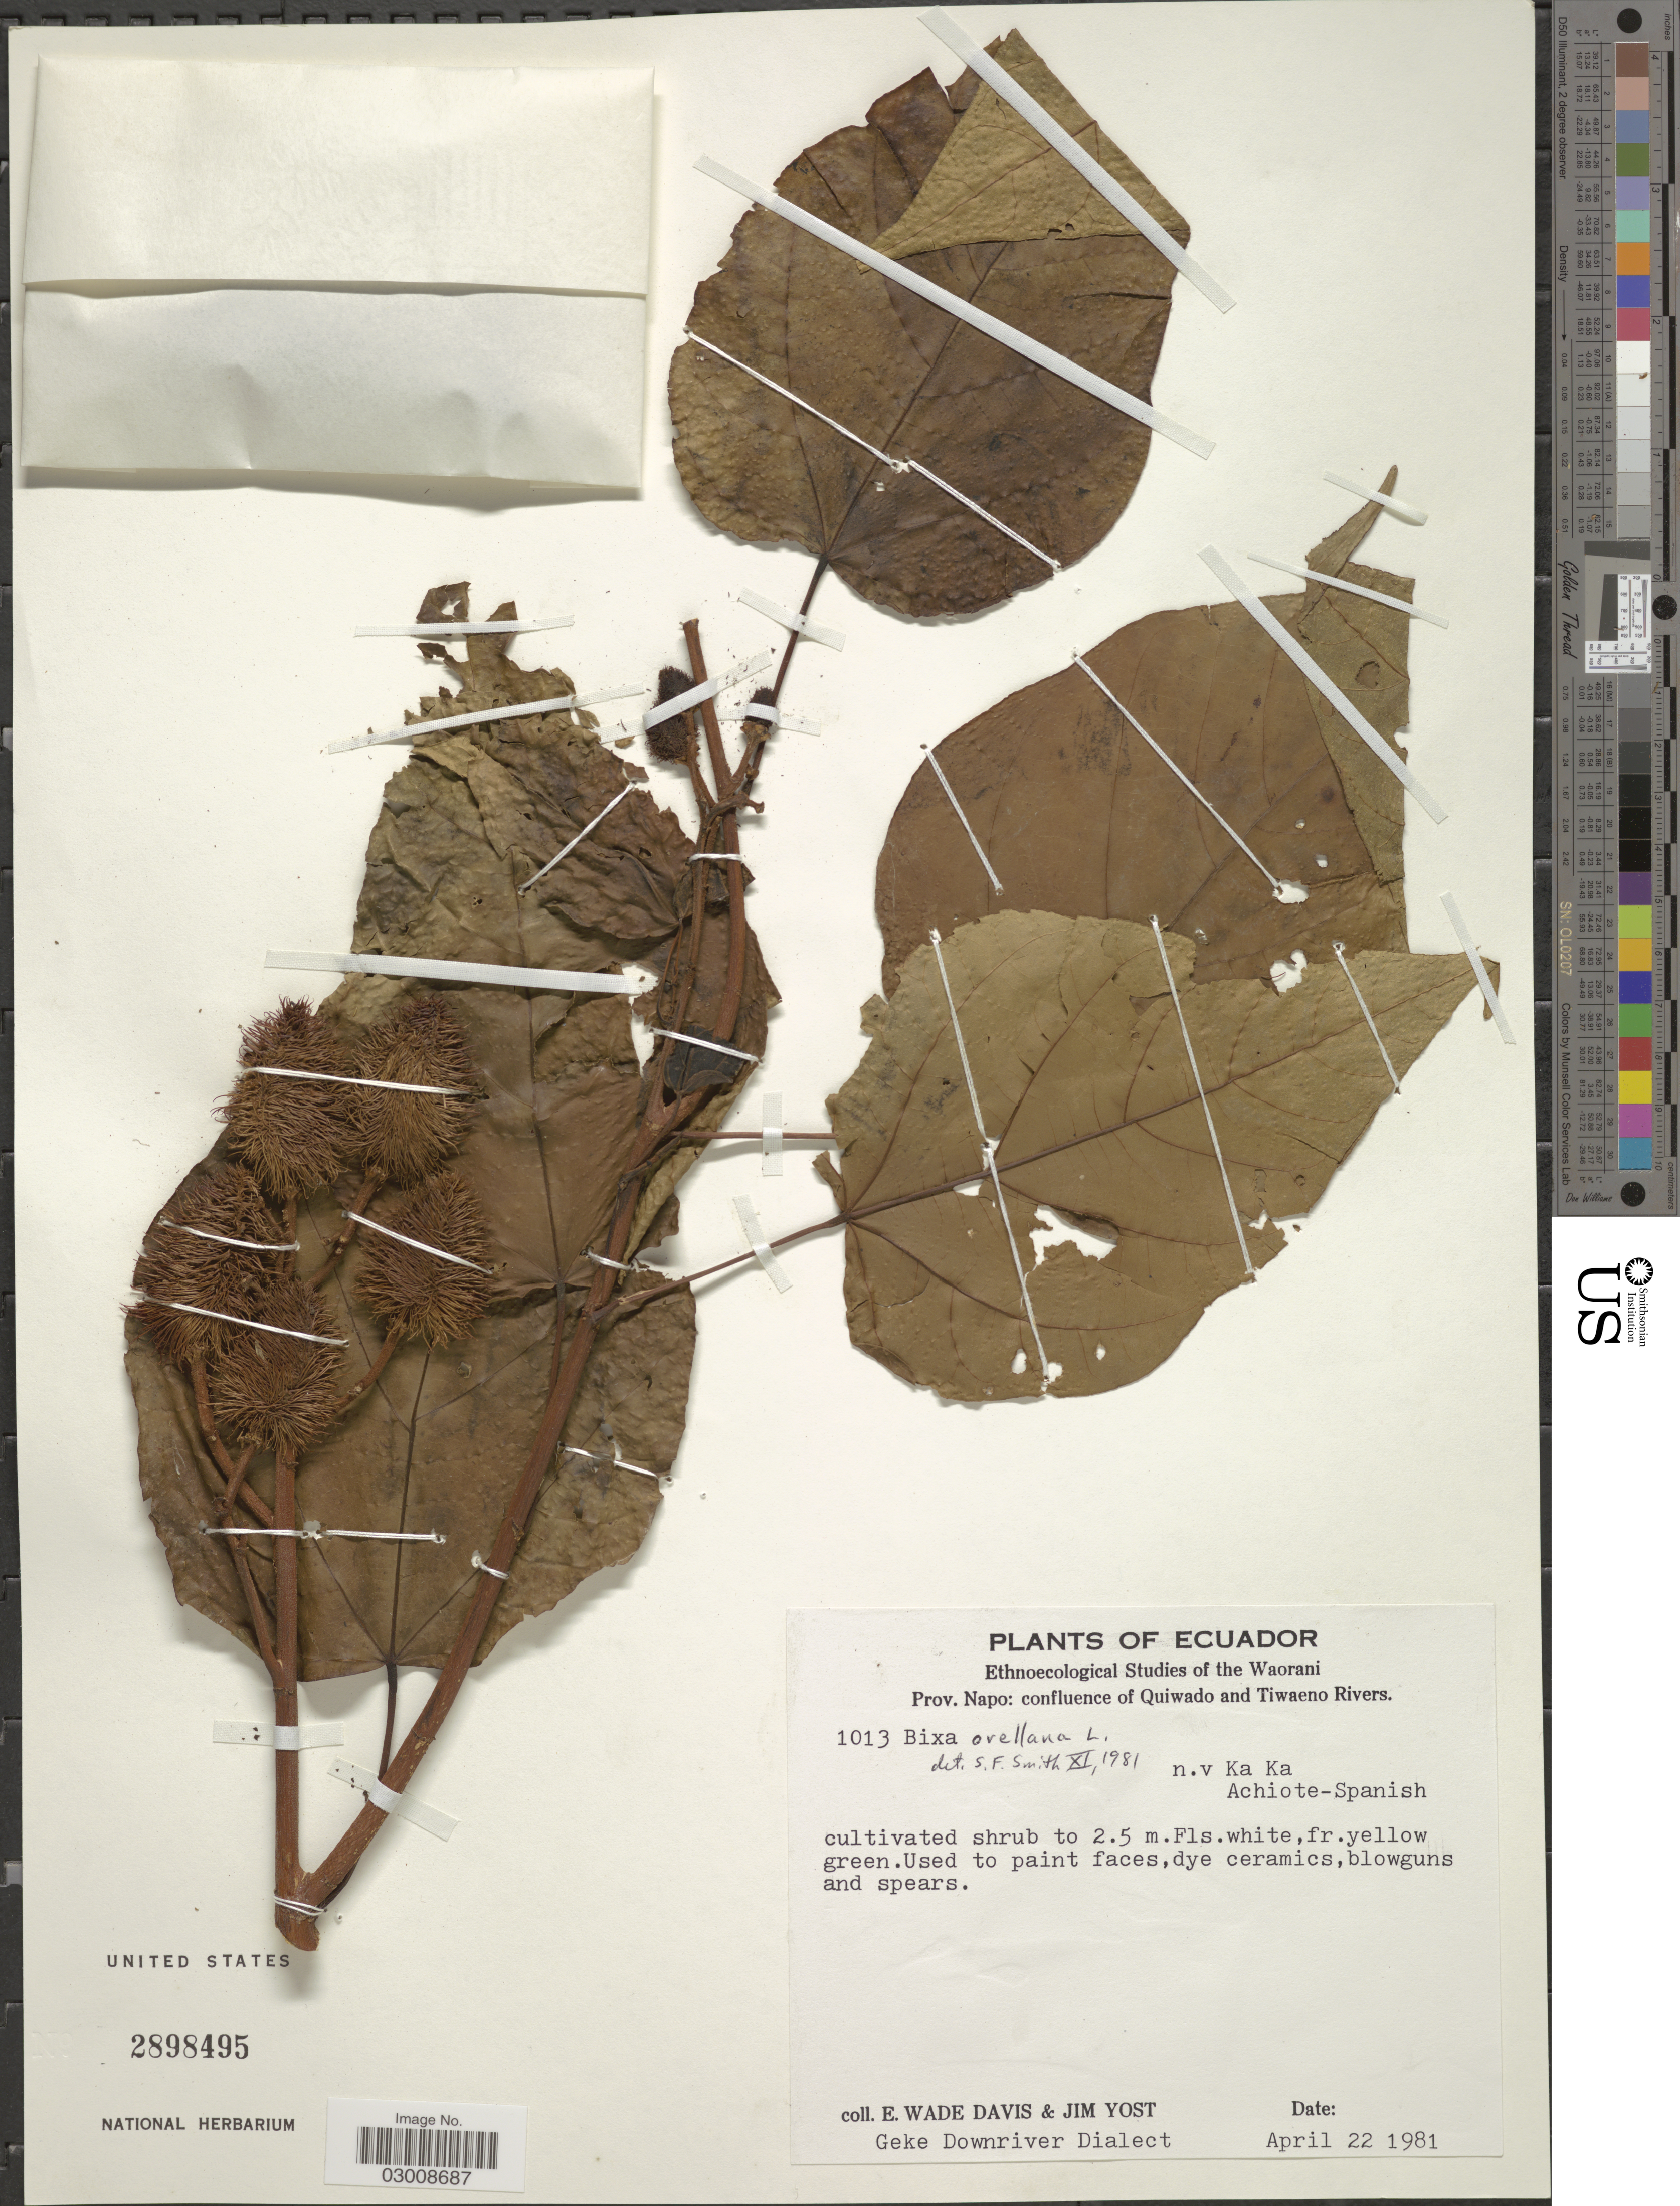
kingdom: Plantae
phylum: Tracheophyta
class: Magnoliopsida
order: Malvales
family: Bixaceae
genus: Bixa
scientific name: Bixa orellana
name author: L.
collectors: E. Wade-Davis & J. Yost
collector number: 1013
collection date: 1981-04-22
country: Ecuador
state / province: Napo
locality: Confluence of Quiwado and Tiwaeno Rivers.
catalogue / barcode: US 2898495